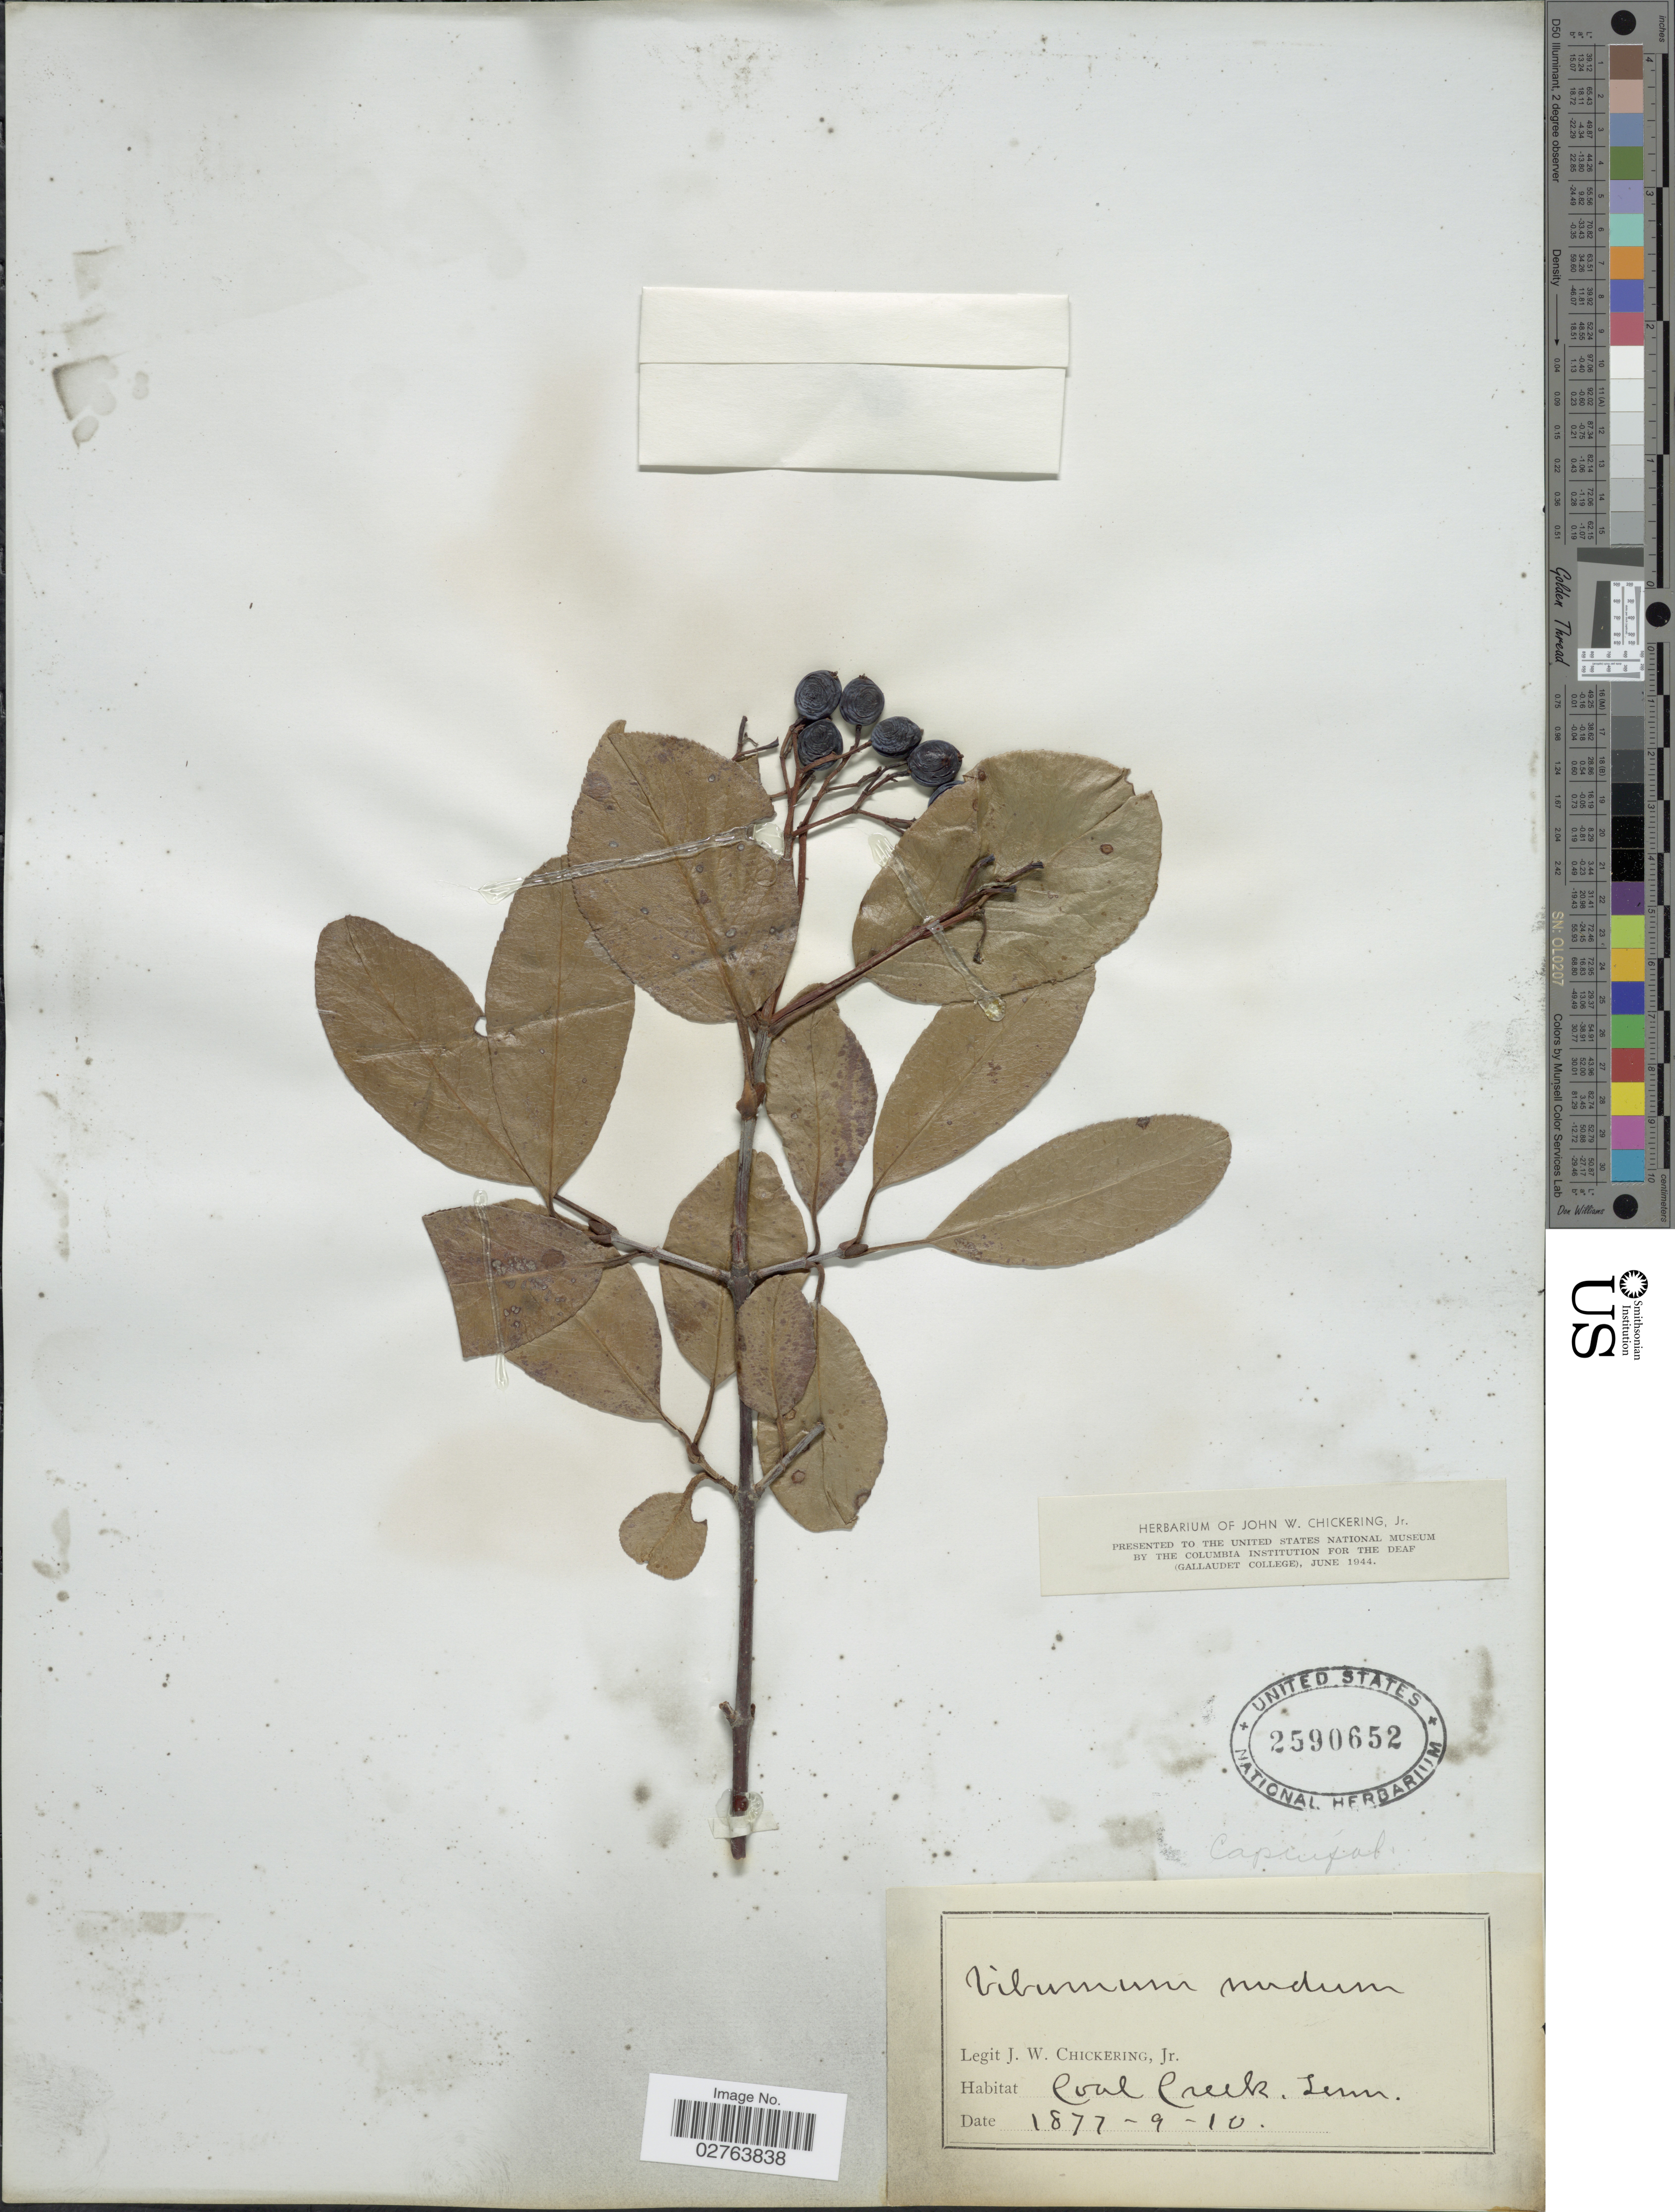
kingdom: Plantae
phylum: Tracheophyta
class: Magnoliopsida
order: Dipsacales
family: Viburnaceae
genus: Viburnum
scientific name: Viburnum nudum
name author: L.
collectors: J. W. Chickering Jr.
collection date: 1877-09-10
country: United States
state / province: Tennessee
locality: Coal Creek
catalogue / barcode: US 2590652